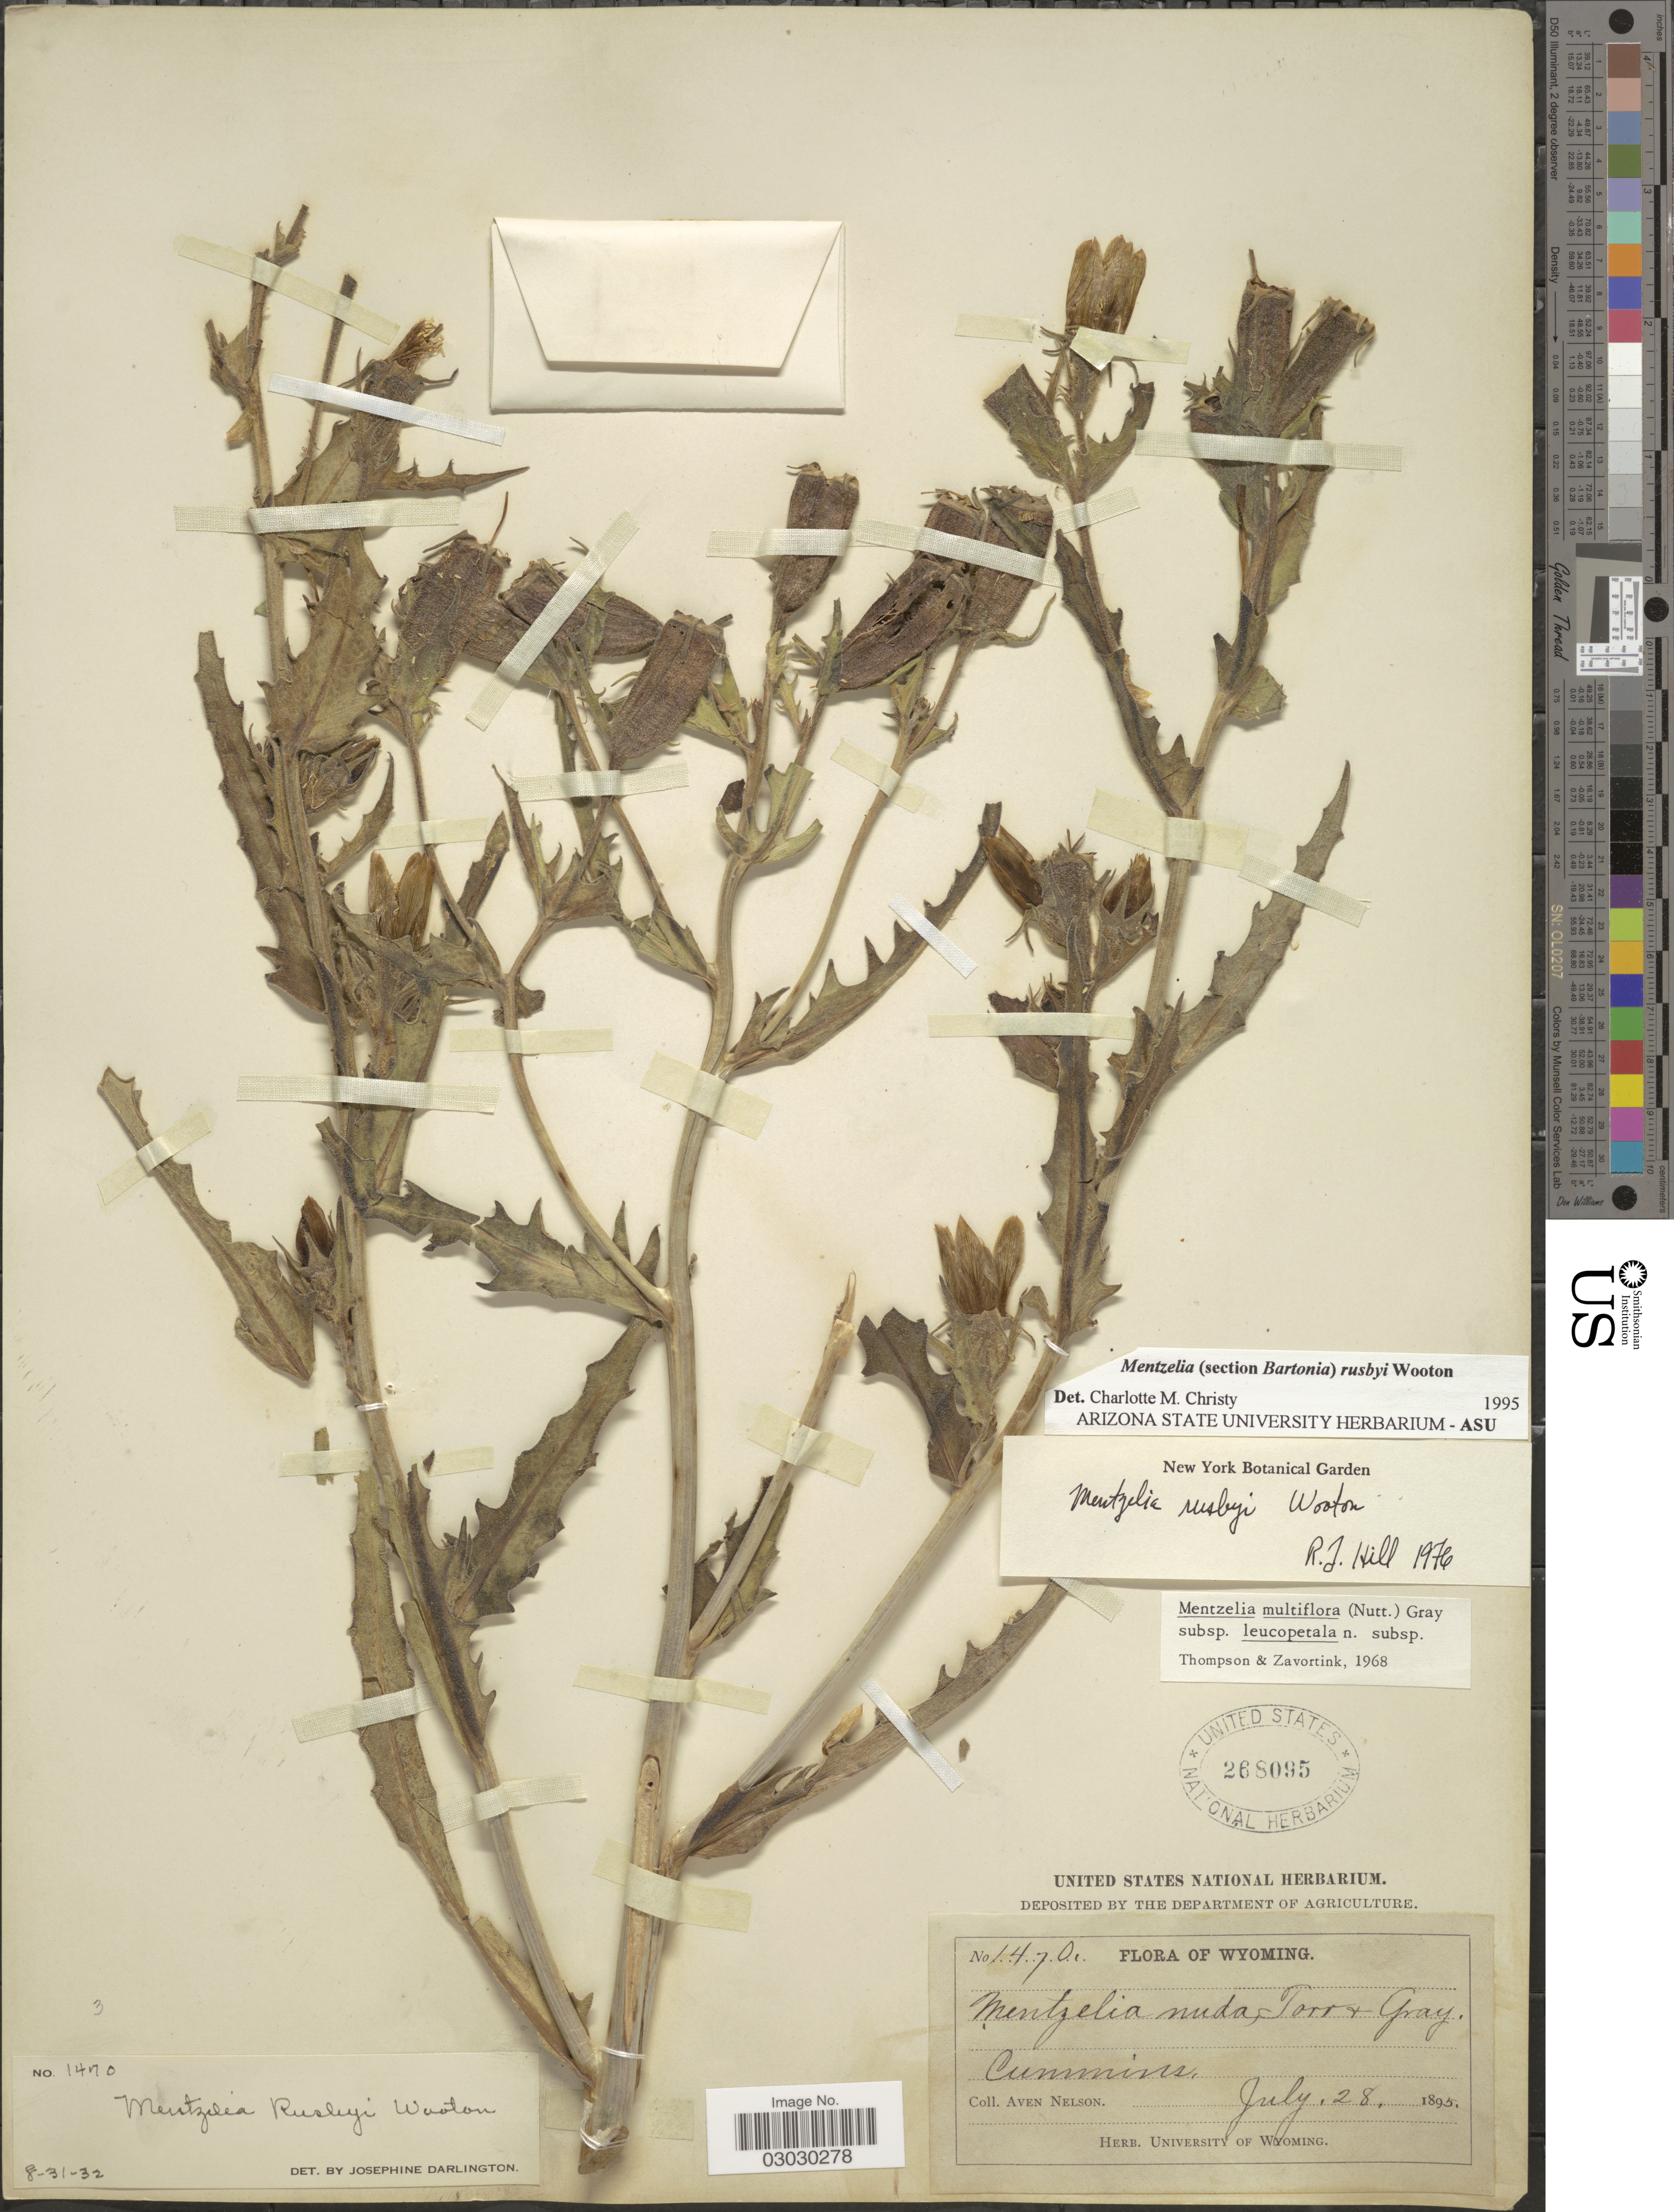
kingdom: Plantae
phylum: Tracheophyta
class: Magnoliopsida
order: Cornales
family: Loasaceae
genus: Mentzelia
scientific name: Mentzelia rusbyi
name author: Wooton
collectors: A. Nelson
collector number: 1470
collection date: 1895-07-28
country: United States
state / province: Wyoming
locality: Cummins.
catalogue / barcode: US 268095